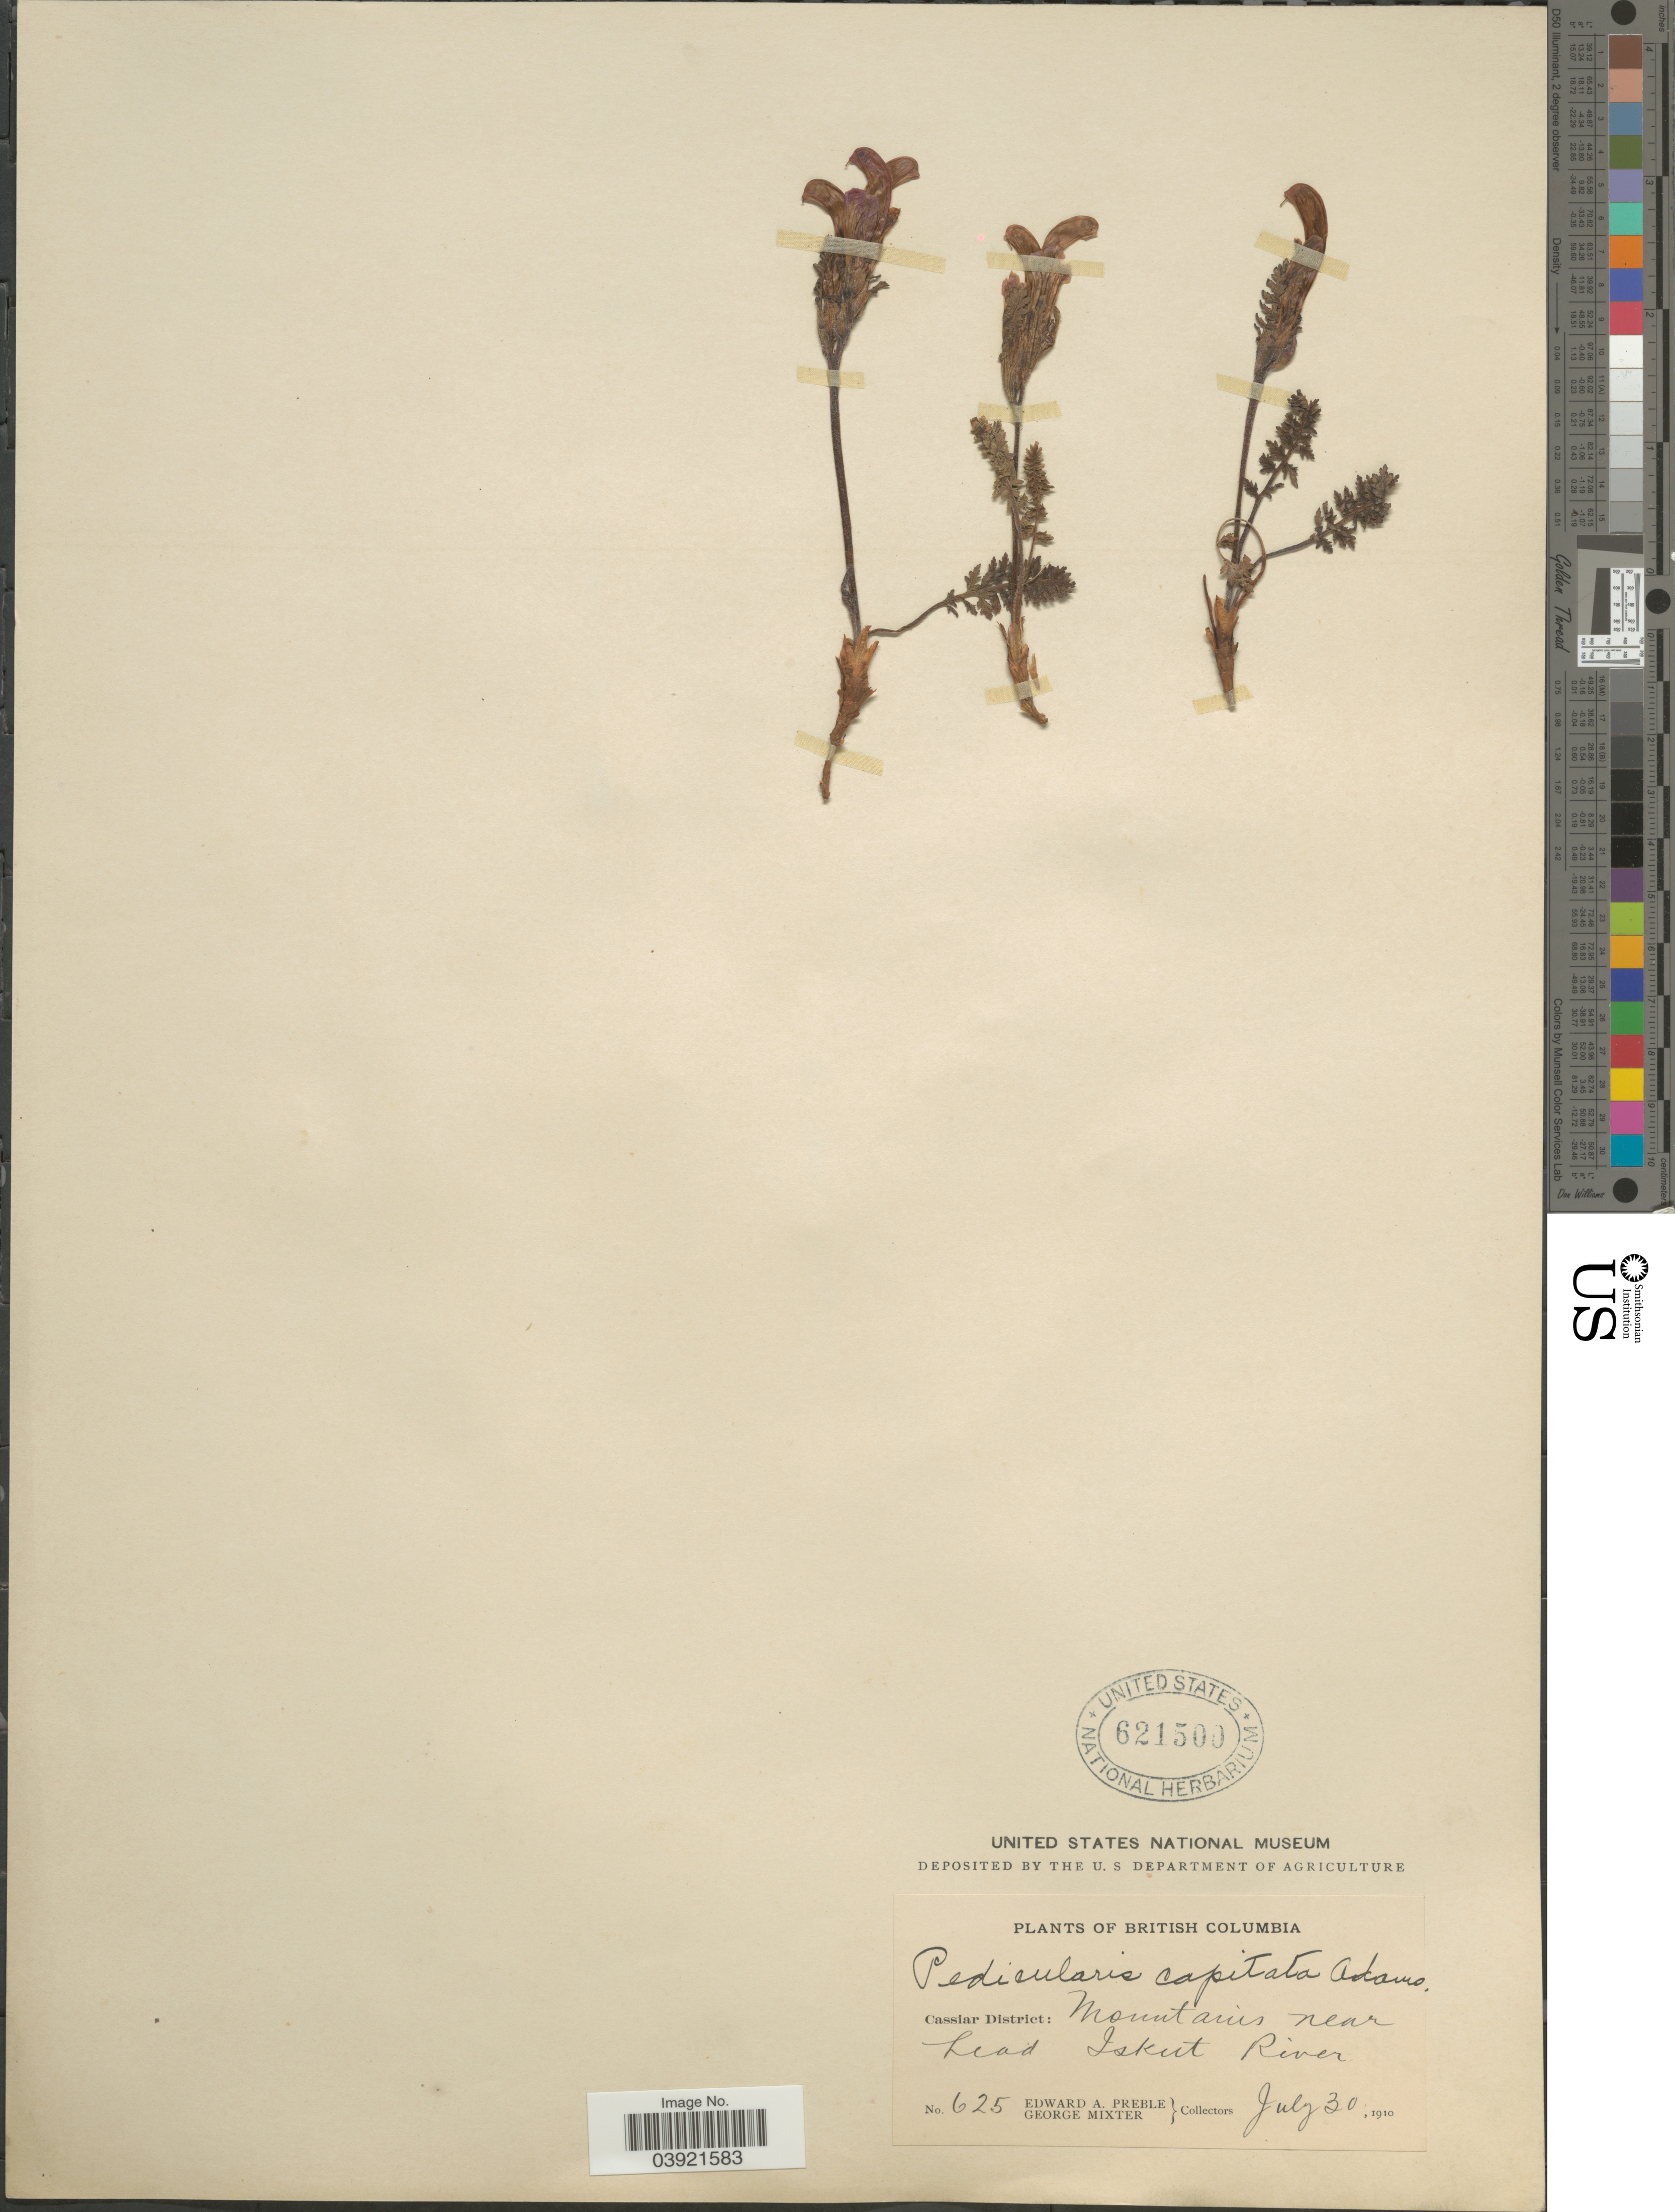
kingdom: Plantae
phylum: Tracheophyta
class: Magnoliopsida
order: Lamiales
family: Orobanchaceae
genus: Pedicularis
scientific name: Pedicularis capitata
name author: Adams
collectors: E. Preble & G. Mixter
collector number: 625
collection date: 1910-07-30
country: Canada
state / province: British Columbia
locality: Cassiar District: Mountains near head Iskut River.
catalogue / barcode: US 621500